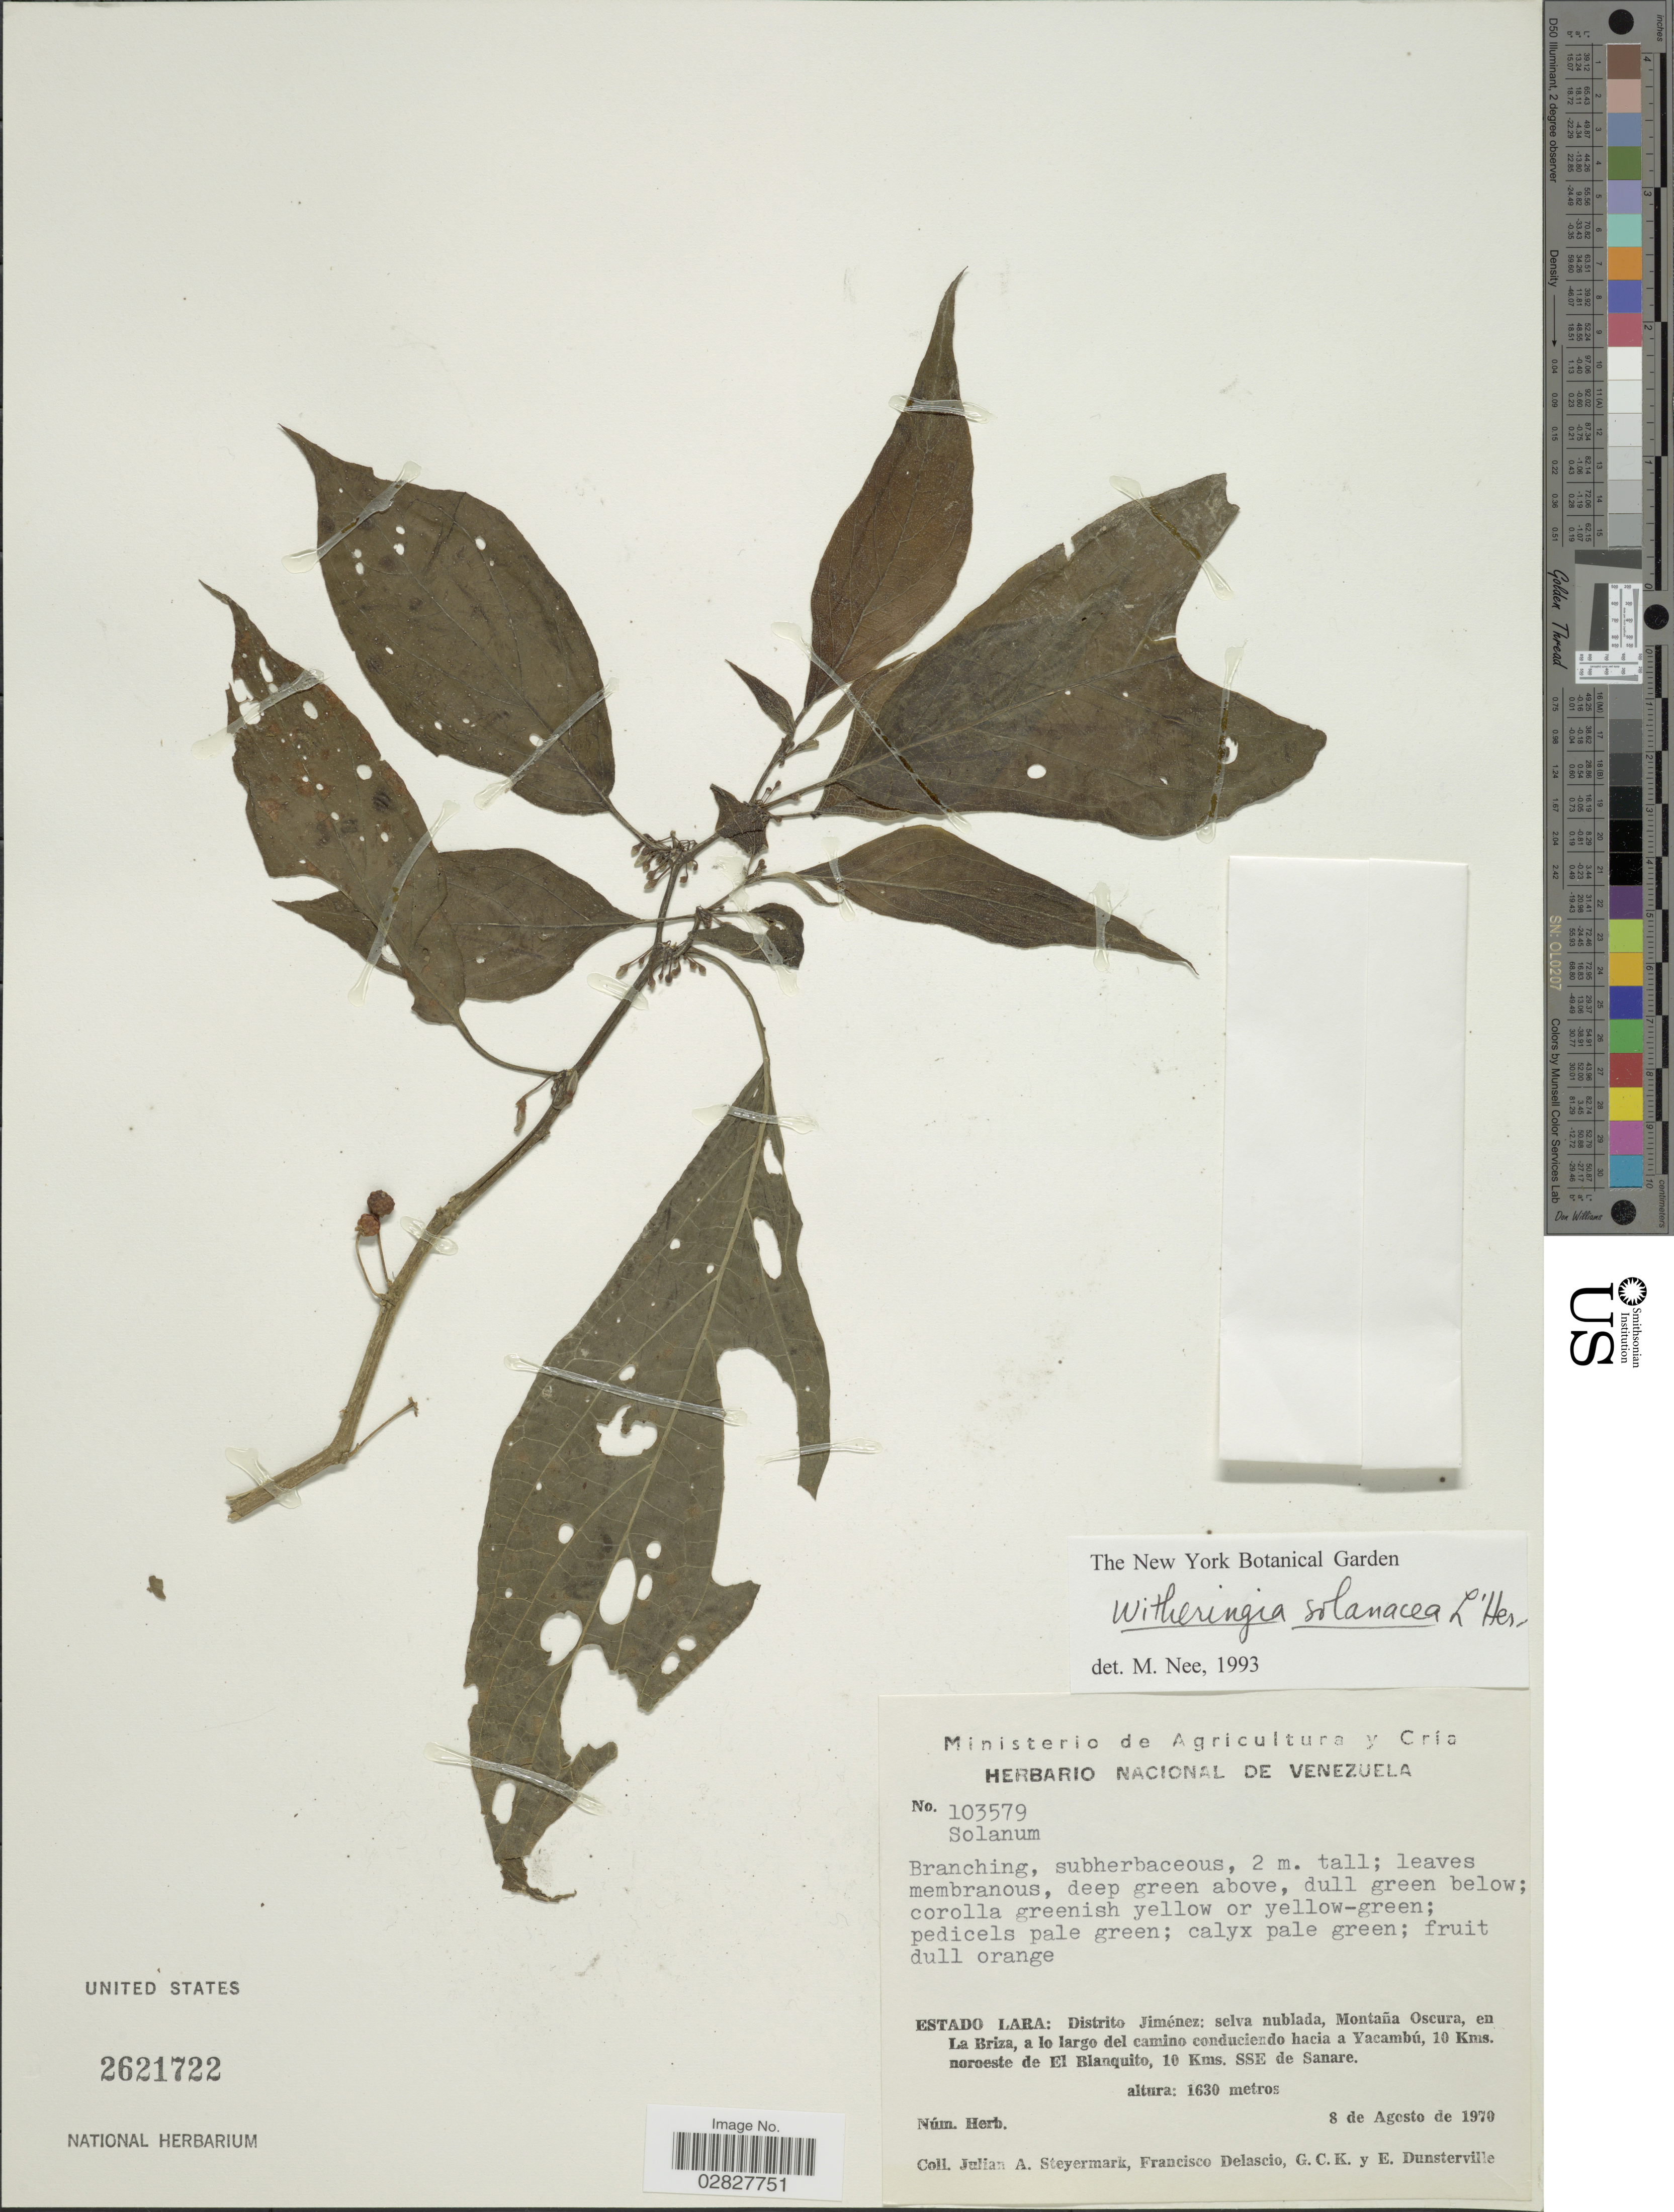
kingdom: Plantae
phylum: Tracheophyta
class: Magnoliopsida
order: Solanales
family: Solanaceae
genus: Witheringia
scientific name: Witheringia solanacea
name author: L'Hér.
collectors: J. Steyermark, F. Delascio, G. C. K. Dunsterville & E. Dunsterville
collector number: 103579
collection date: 1970-08-08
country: Venezuela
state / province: Lara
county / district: Jiménez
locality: Distrito Jiménez: selva nublada, Montaña Oscura, en La Briza, a lo largo del camino conduciendo hacia a Yacambú, 10 Kms. noroeste de El Blanquito, 10 Kms. SSE de Sanare.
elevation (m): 1630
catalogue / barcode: US 2621722